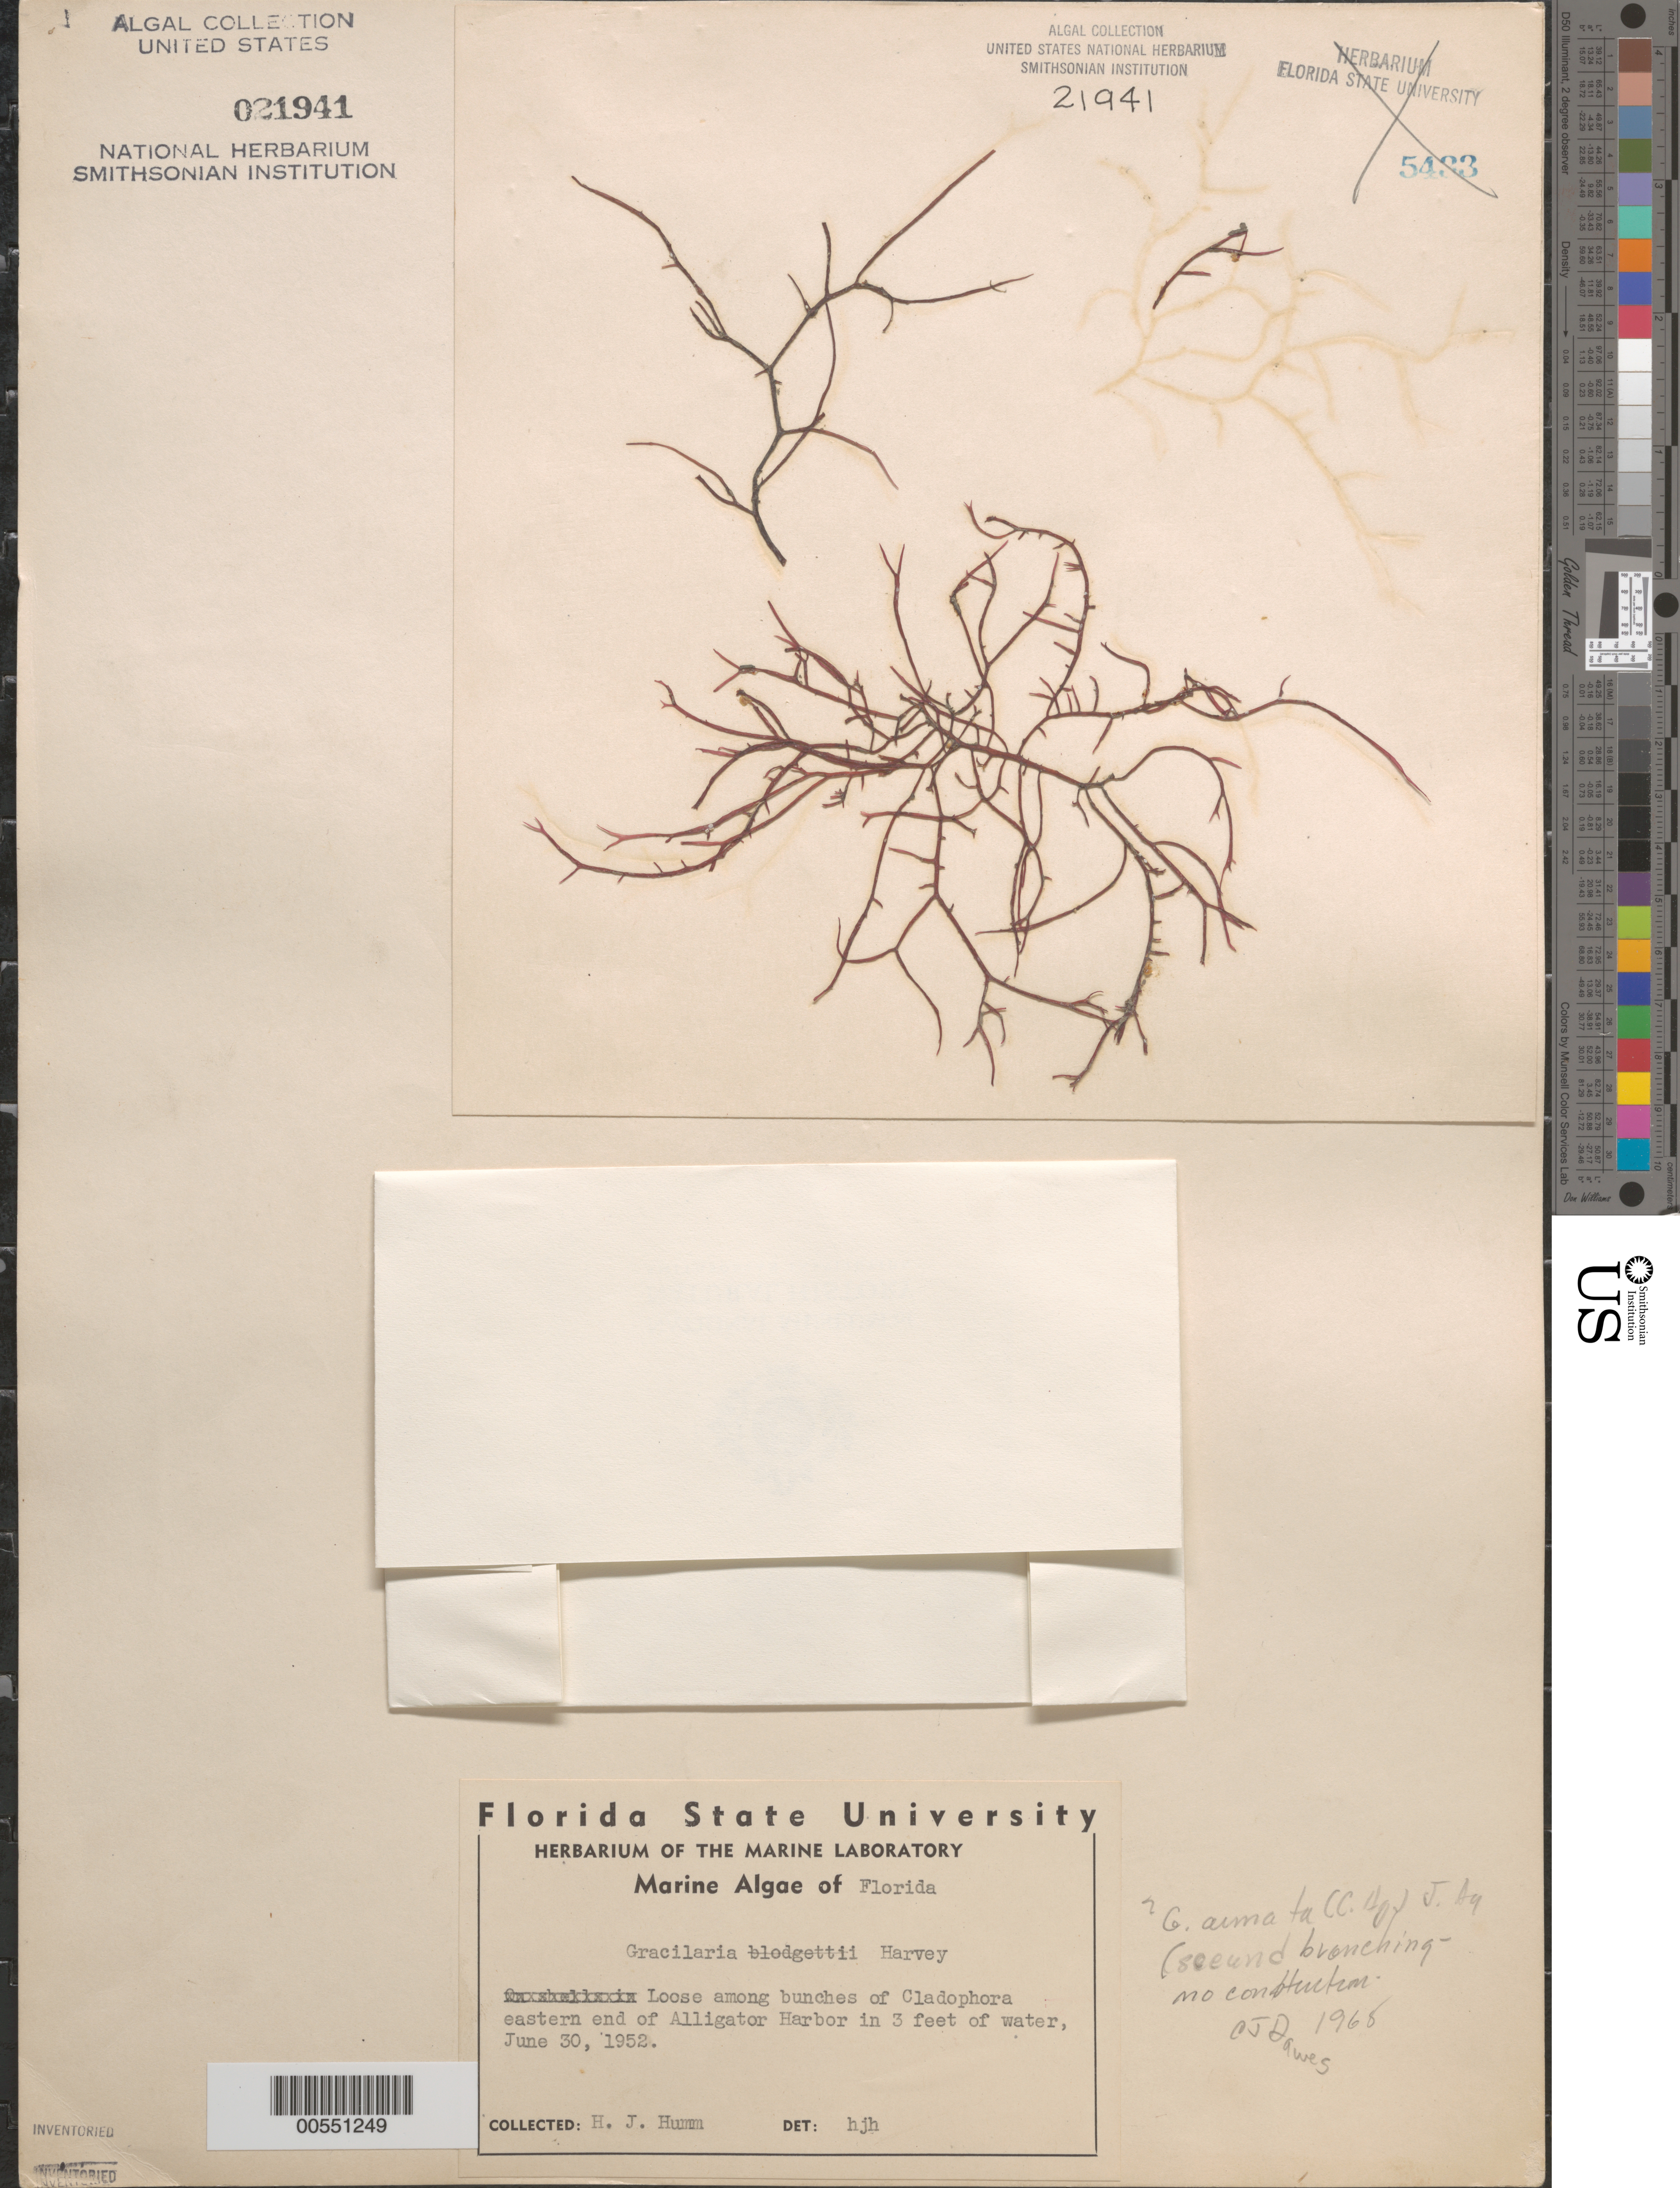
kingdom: Plantae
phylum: Rhodophyta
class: Florideophyceae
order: Gracilariales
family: Gracilariaceae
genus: Gracilaria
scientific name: Gracilaria armata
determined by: Dawes, C. J.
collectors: H. J. Humm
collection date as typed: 30 Jun 1952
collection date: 1952-06-30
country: United States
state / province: Florida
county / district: Franklin County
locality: Alligator Harbor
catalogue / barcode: US 21941